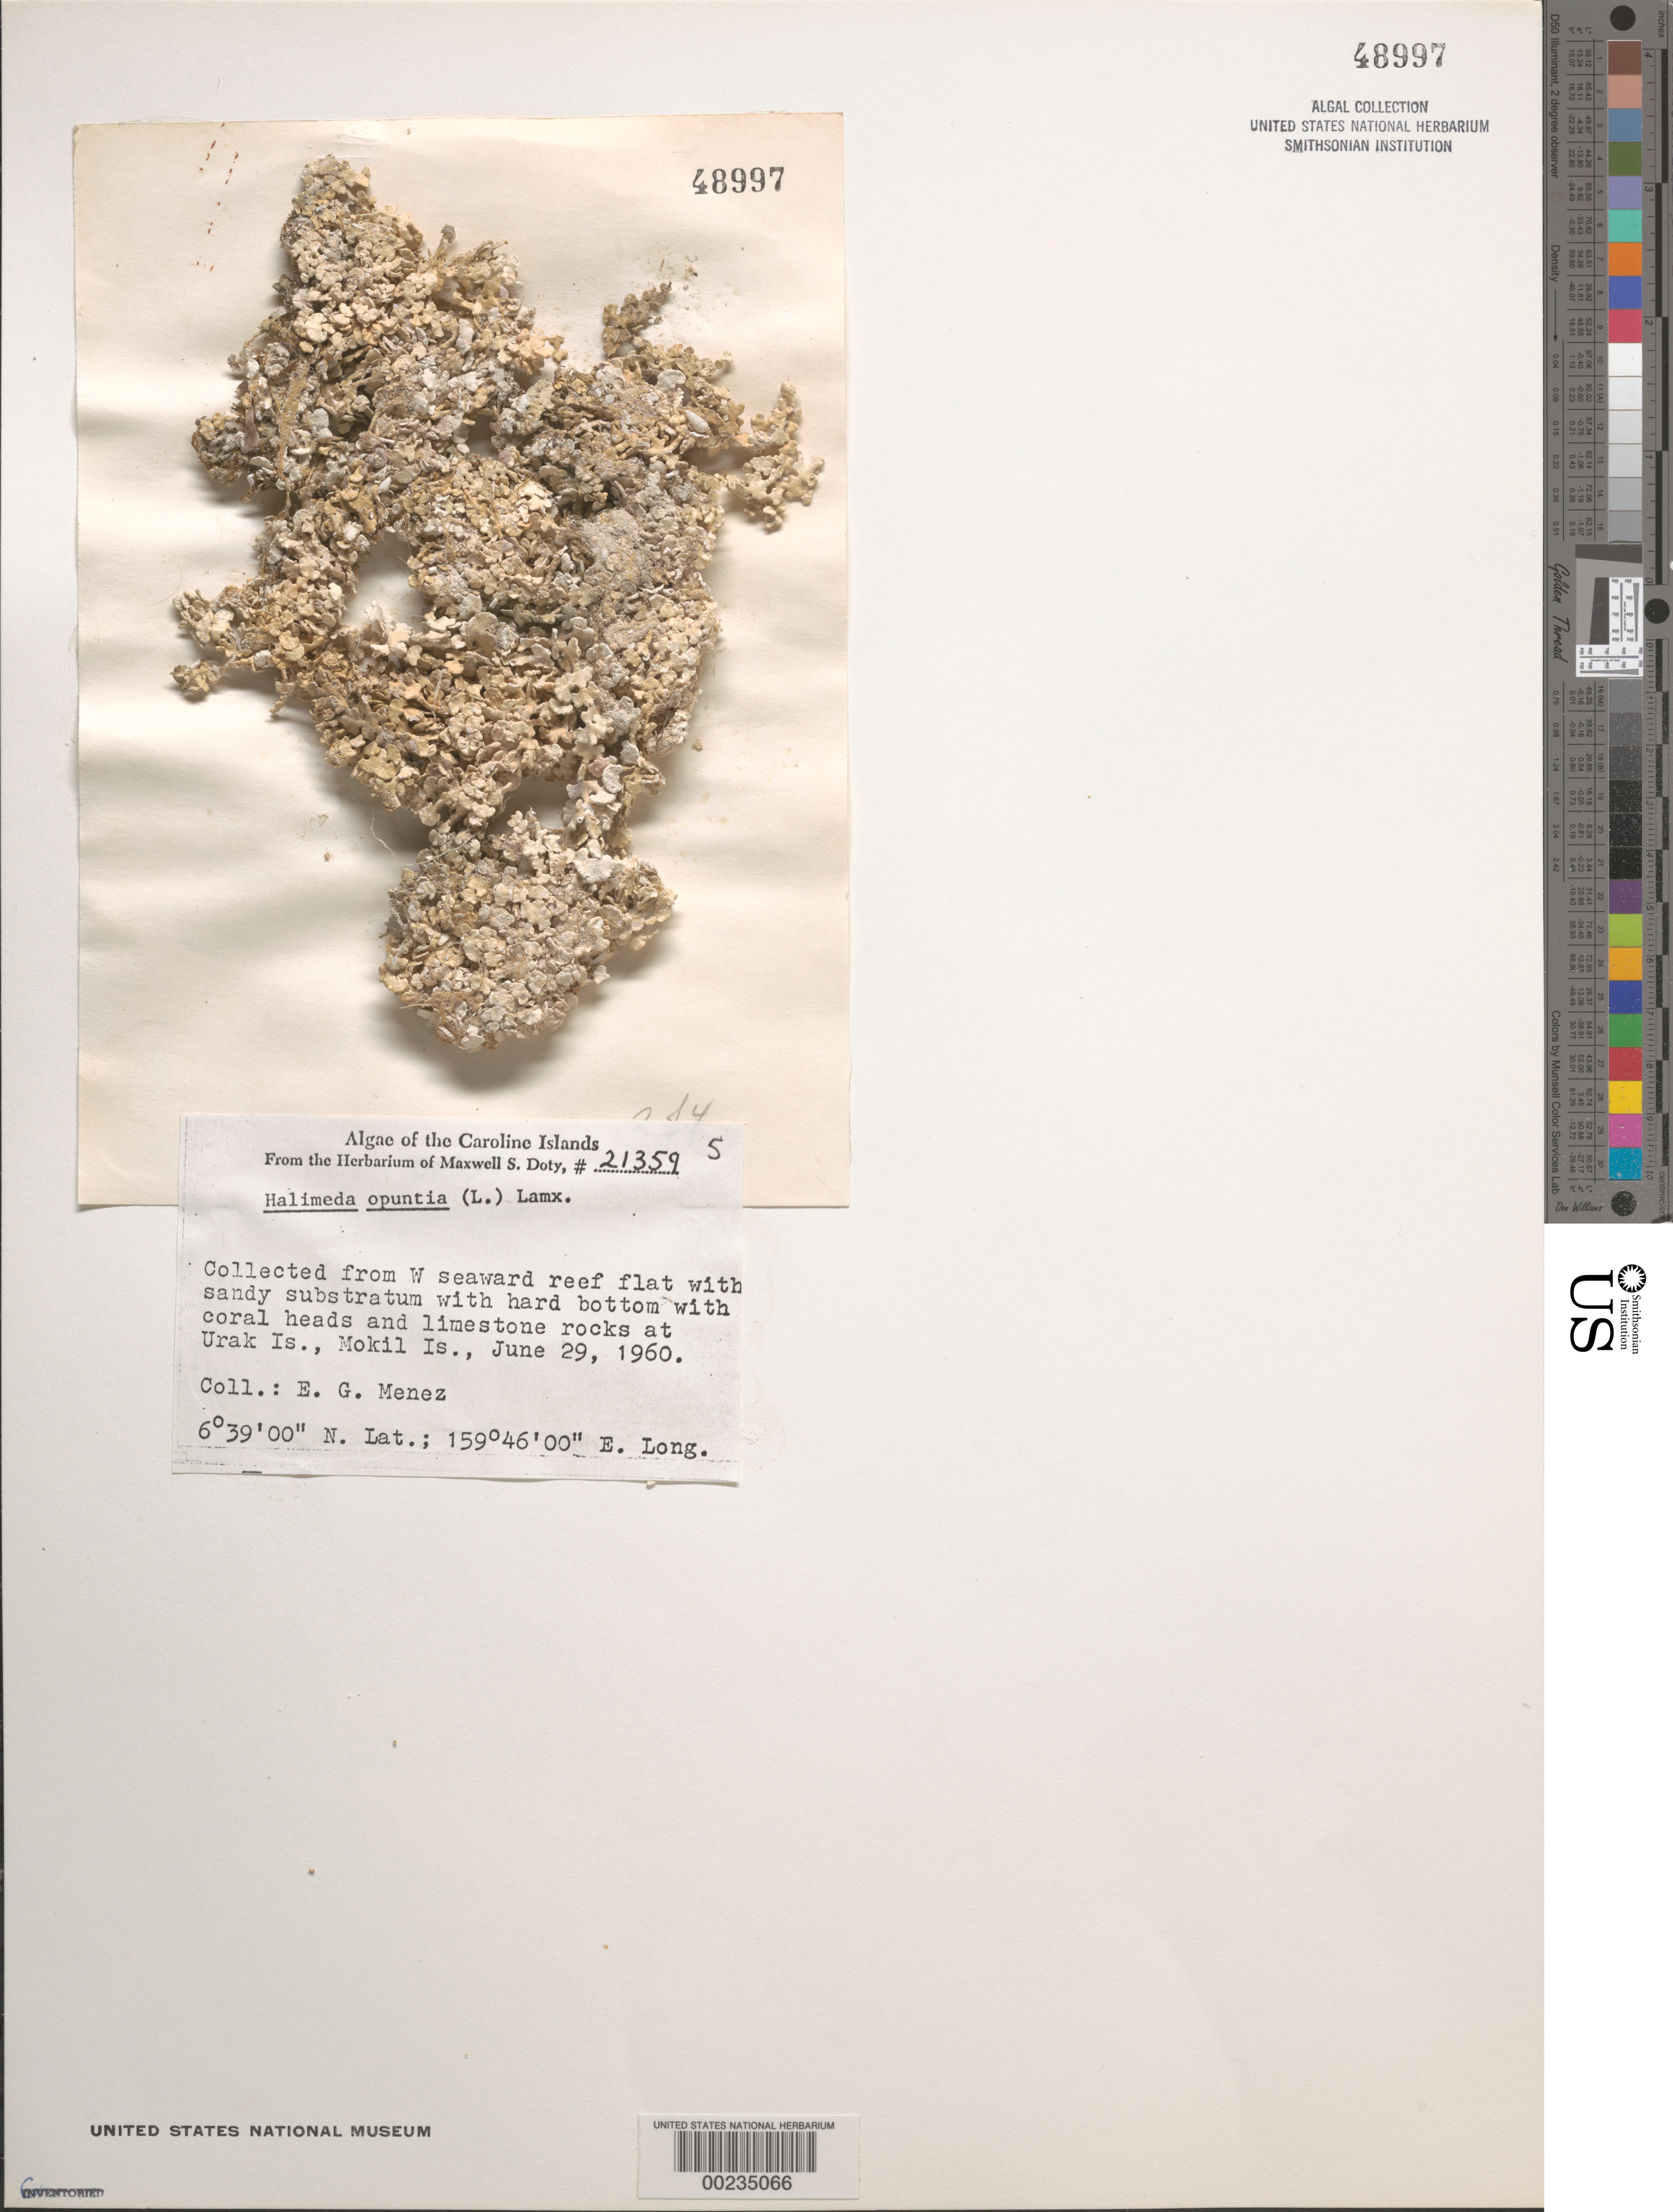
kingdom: Plantae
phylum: Chlorophyta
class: Ulvophyceae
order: Bryopsidales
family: Halimedaceae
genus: Halimeda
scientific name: Halimeda opuntia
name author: (L.) J.V.Lamouroux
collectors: Meñez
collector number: MSD 21359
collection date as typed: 29 Jun 1960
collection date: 1960-06-29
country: Micronesia, Federated States of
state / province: Pohnpei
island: Mwokil (Mokil) Atoll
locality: Urak Islet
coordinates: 6 39' 00" N, 159 46' 00" E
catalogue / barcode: US 48997